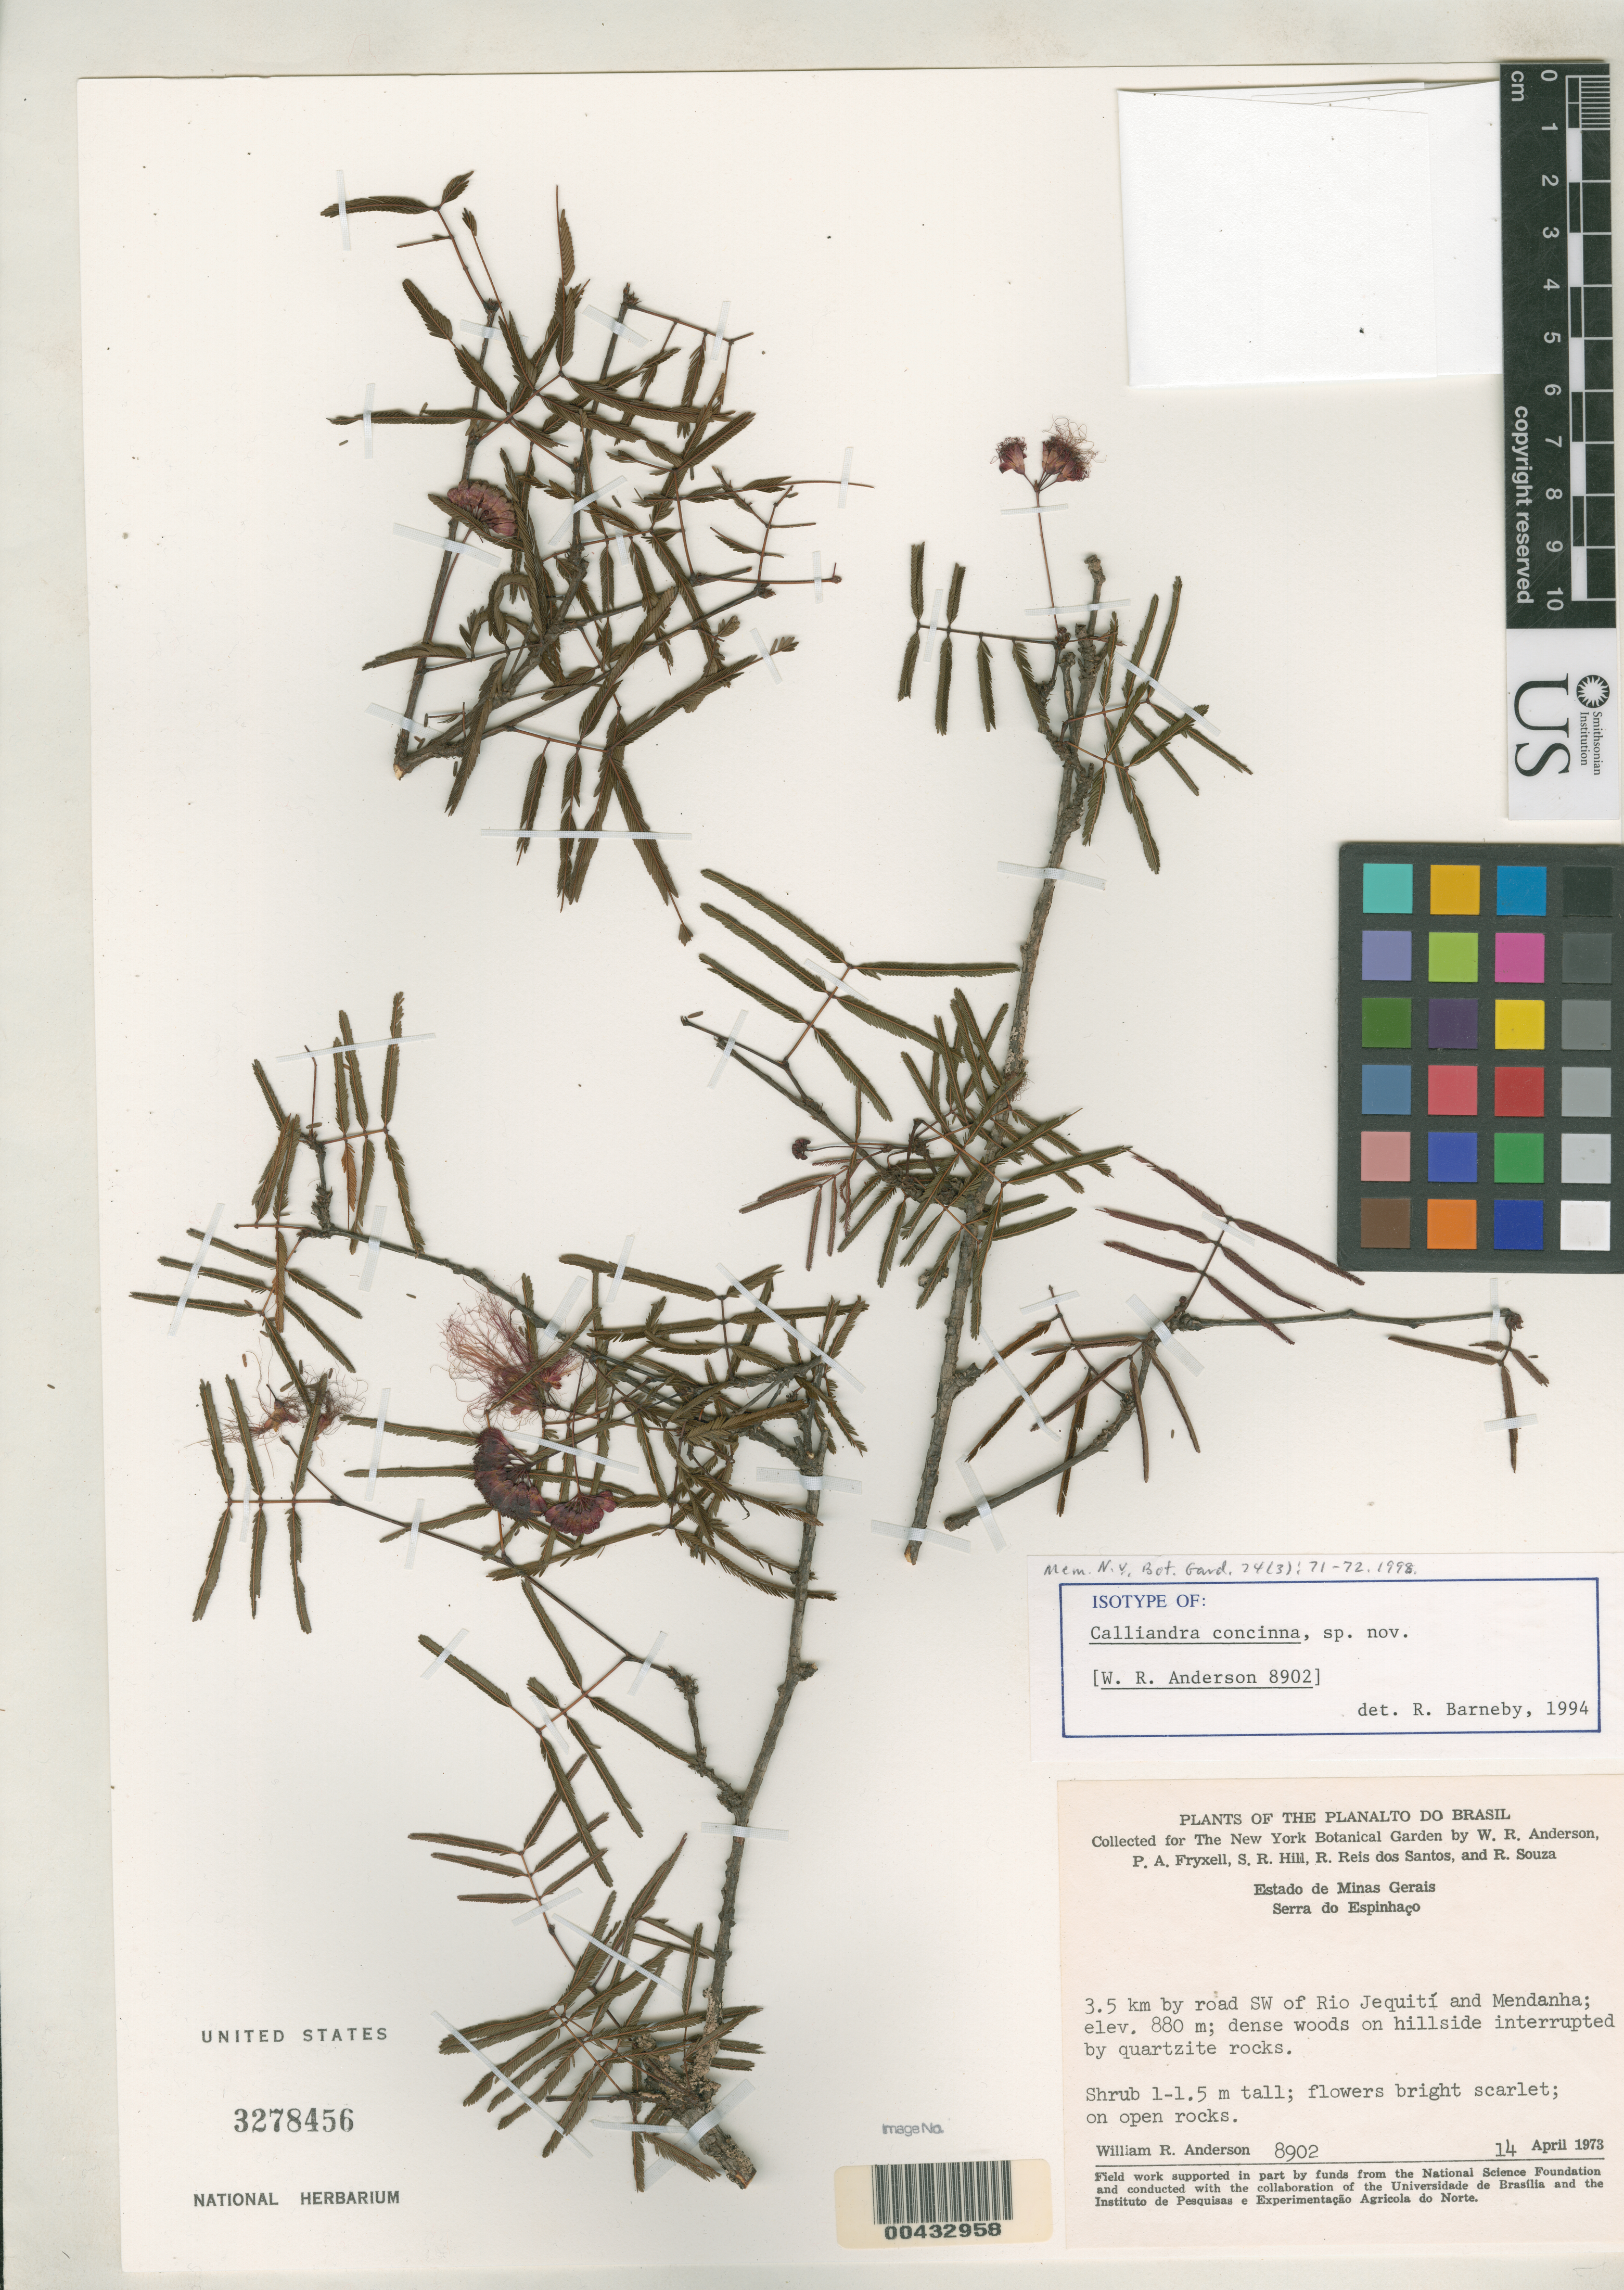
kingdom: Plantae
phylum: Tracheophyta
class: Magnoliopsida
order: Fabales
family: Fabaceae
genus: Calliandra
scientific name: Calliandra concinna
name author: Barneby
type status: Isotype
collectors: W. R. Anderson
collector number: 8902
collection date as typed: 14 Apr 1973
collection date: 1973-04-14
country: Brazil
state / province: Minas Gerais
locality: Serra do Espinhaco, 3.5 km by road SW of Rio Jequiti & Mendanha.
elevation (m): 880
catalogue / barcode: US 3278456